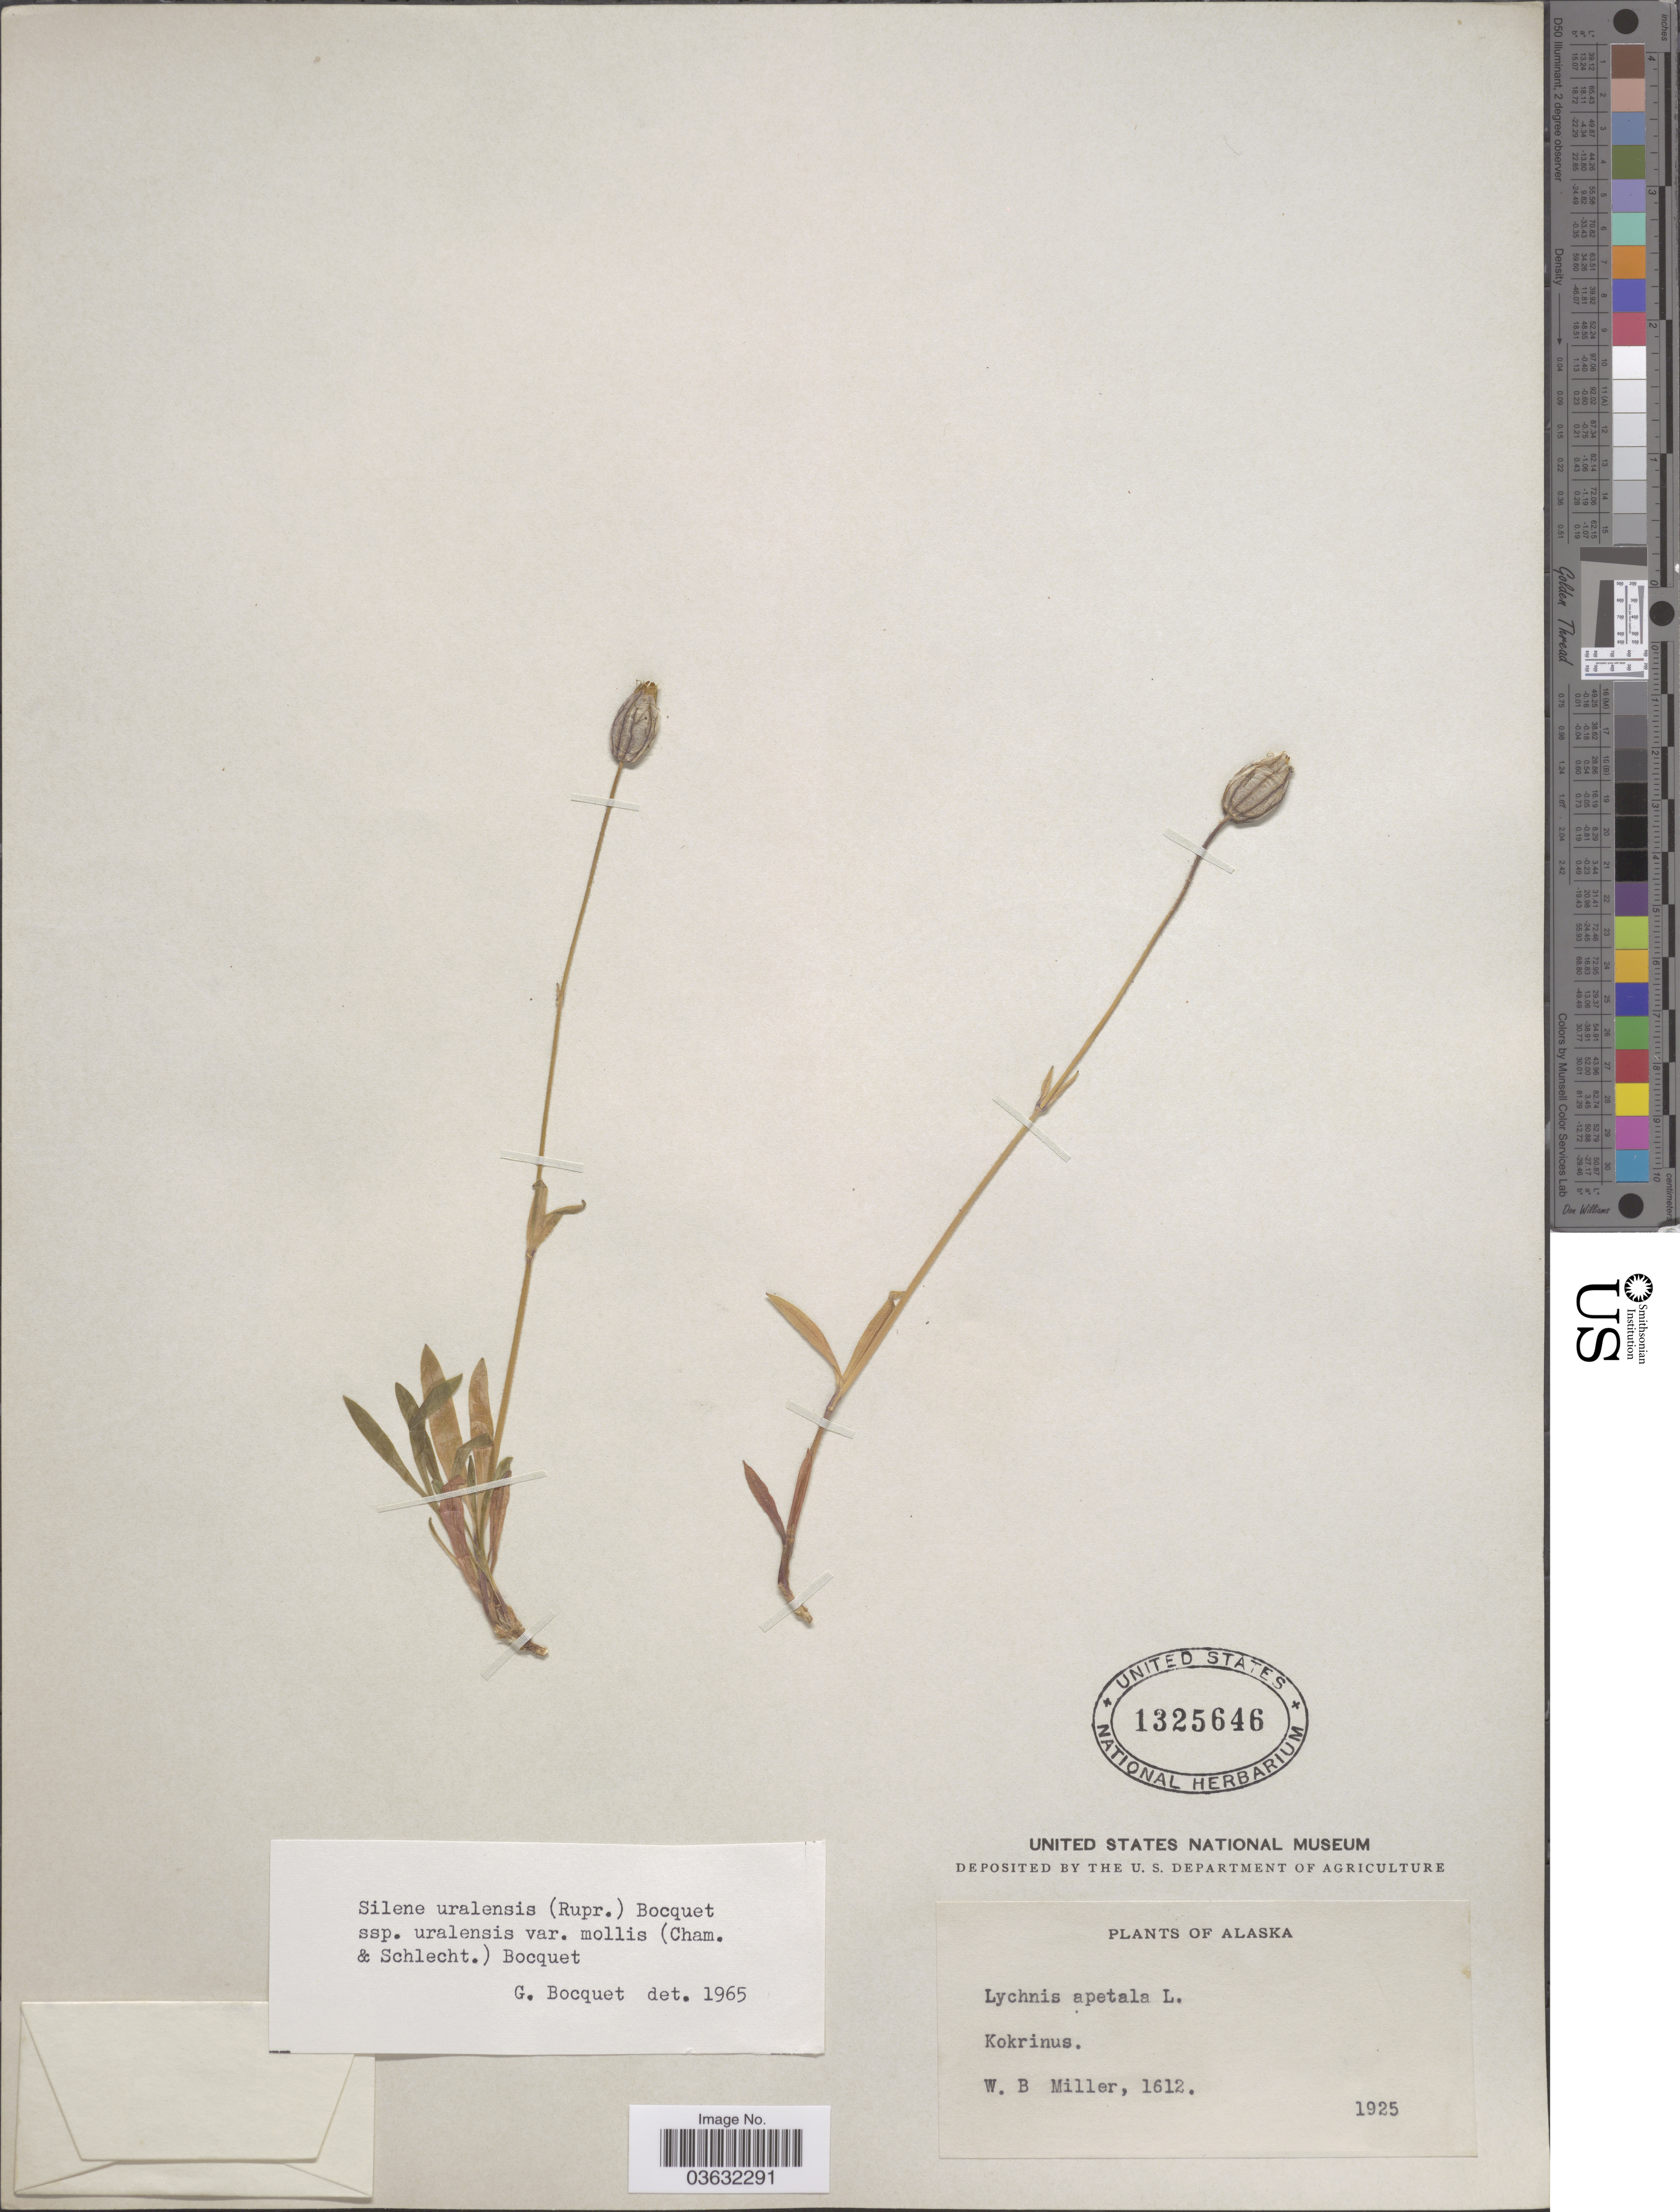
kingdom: Plantae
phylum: Tracheophyta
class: Magnoliopsida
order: Caryophyllales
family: Caryophyllaceae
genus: Silene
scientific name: Silene uralensis var. mollis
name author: (Cham. & Schltdl.) Bocquet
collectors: W. Miller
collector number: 1612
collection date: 1925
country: United States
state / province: Alaska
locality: Kokrinus.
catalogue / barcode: US 1325646